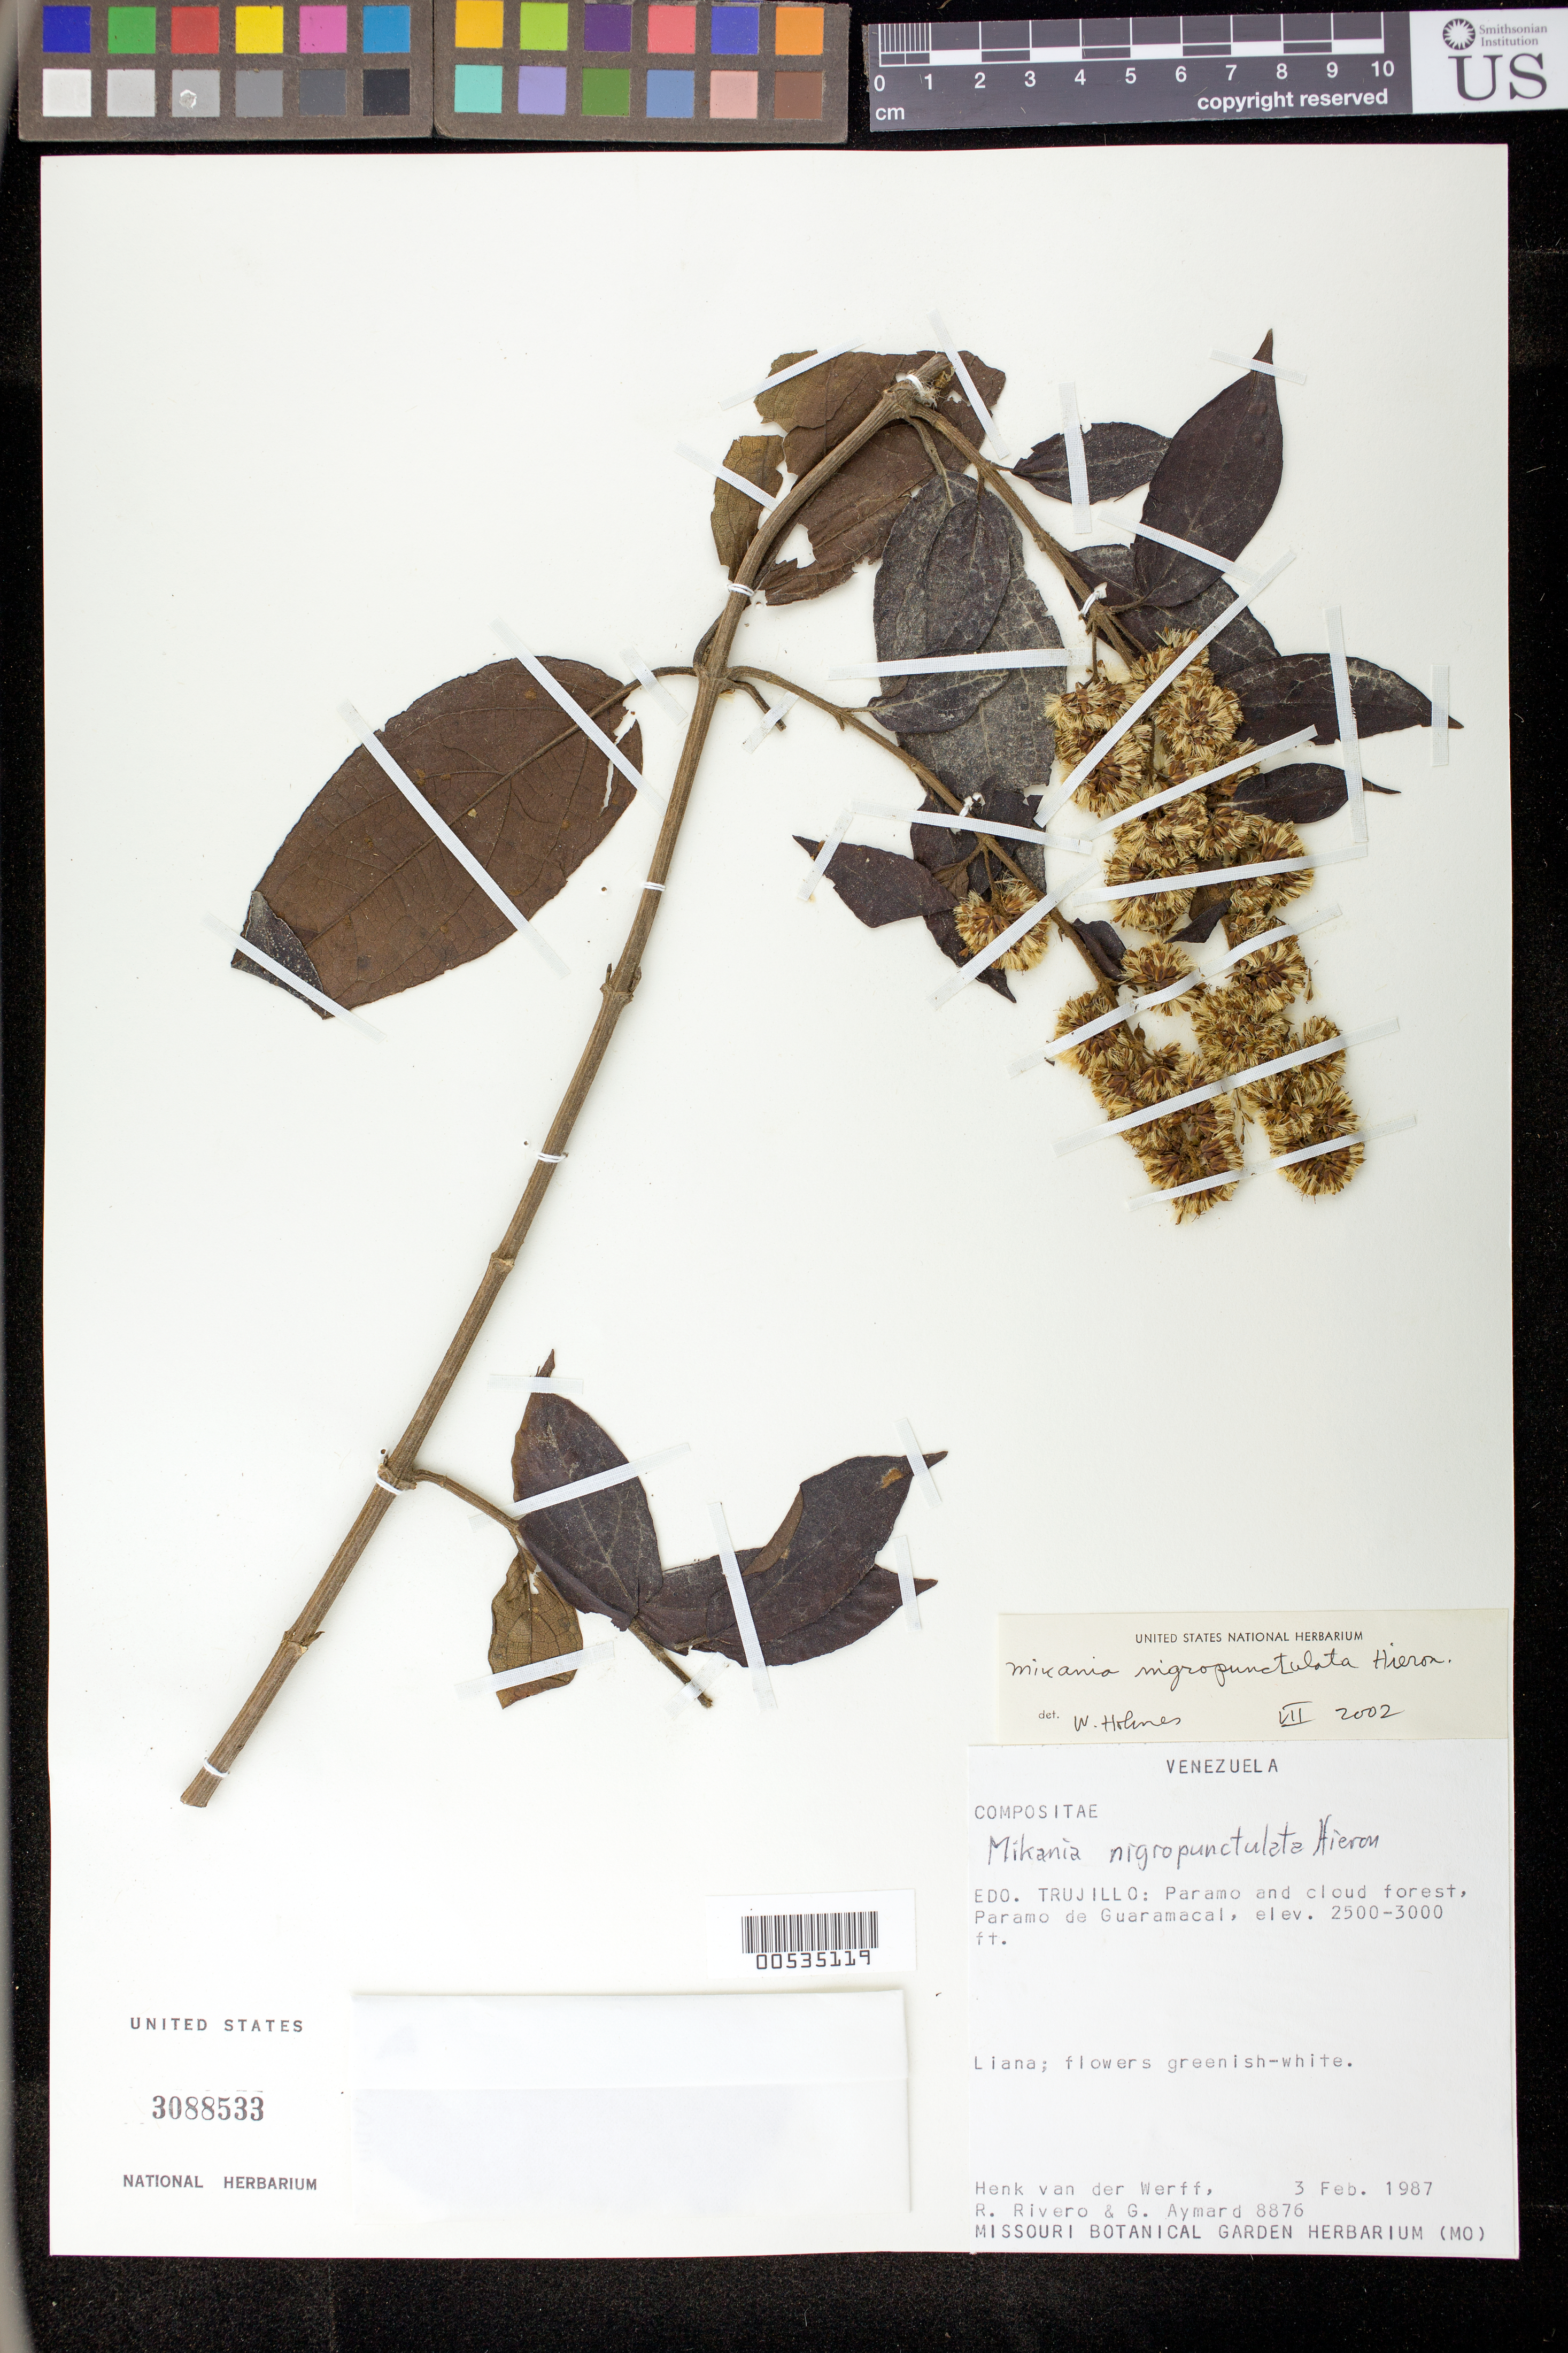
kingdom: Plantae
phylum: Tracheophyta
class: Magnoliopsida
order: Asterales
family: Asteraceae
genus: Mikania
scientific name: Mikania nigropunctulata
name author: Hieron.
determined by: Robinson, Harold E., (US)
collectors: H. van der Werff, R. Rivero & G. A. Aymard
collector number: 8876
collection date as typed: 03 Feb 1987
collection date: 1987-02-03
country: Venezuela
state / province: Trujillo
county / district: Boconó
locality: Paramo de Guaramacal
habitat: Paramo and cloud forest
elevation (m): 2500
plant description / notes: MO, MY, PORT, US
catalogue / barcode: US 3088533